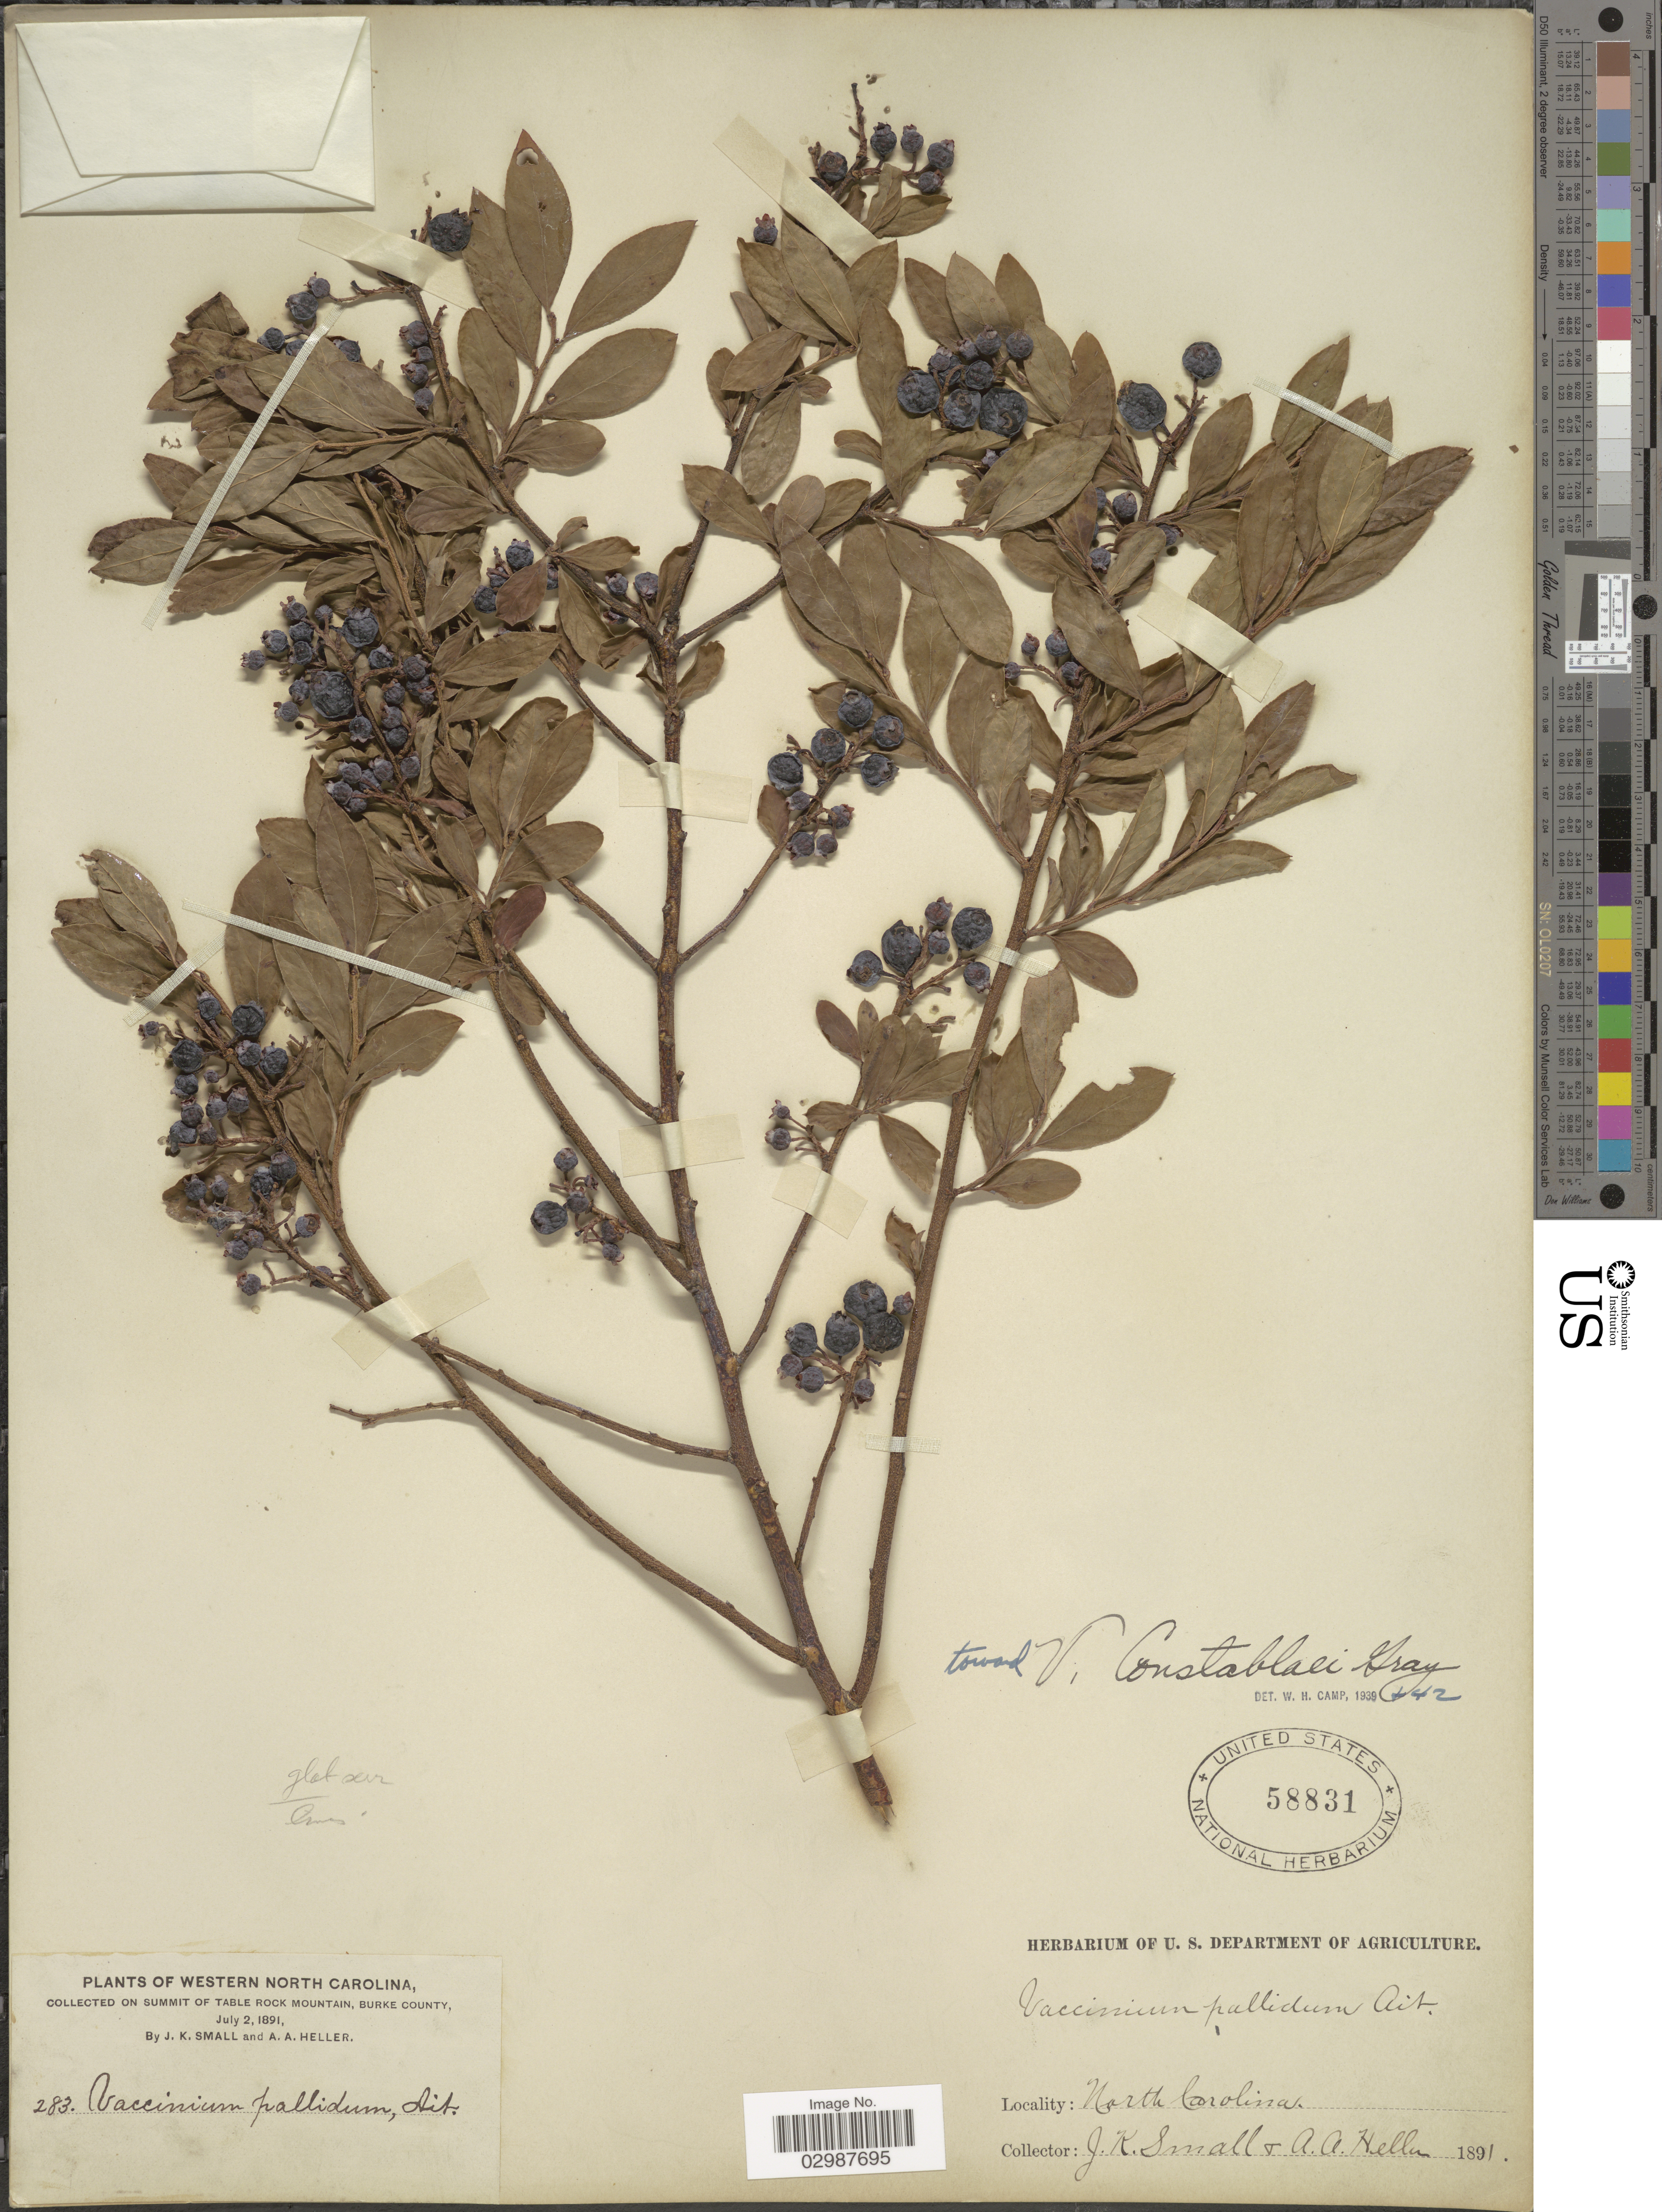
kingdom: Plantae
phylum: Tracheophyta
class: Magnoliopsida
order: Ericales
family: Ericaceae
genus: Vaccinium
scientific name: Vaccinium constablaei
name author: A. Gray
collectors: J. K. Small & A. A. Heller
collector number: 283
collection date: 1891-07-02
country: United States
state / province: North Carolina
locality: Western North Carolina. Summit of Table Rock Mountain, Burke County.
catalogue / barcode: US 58831